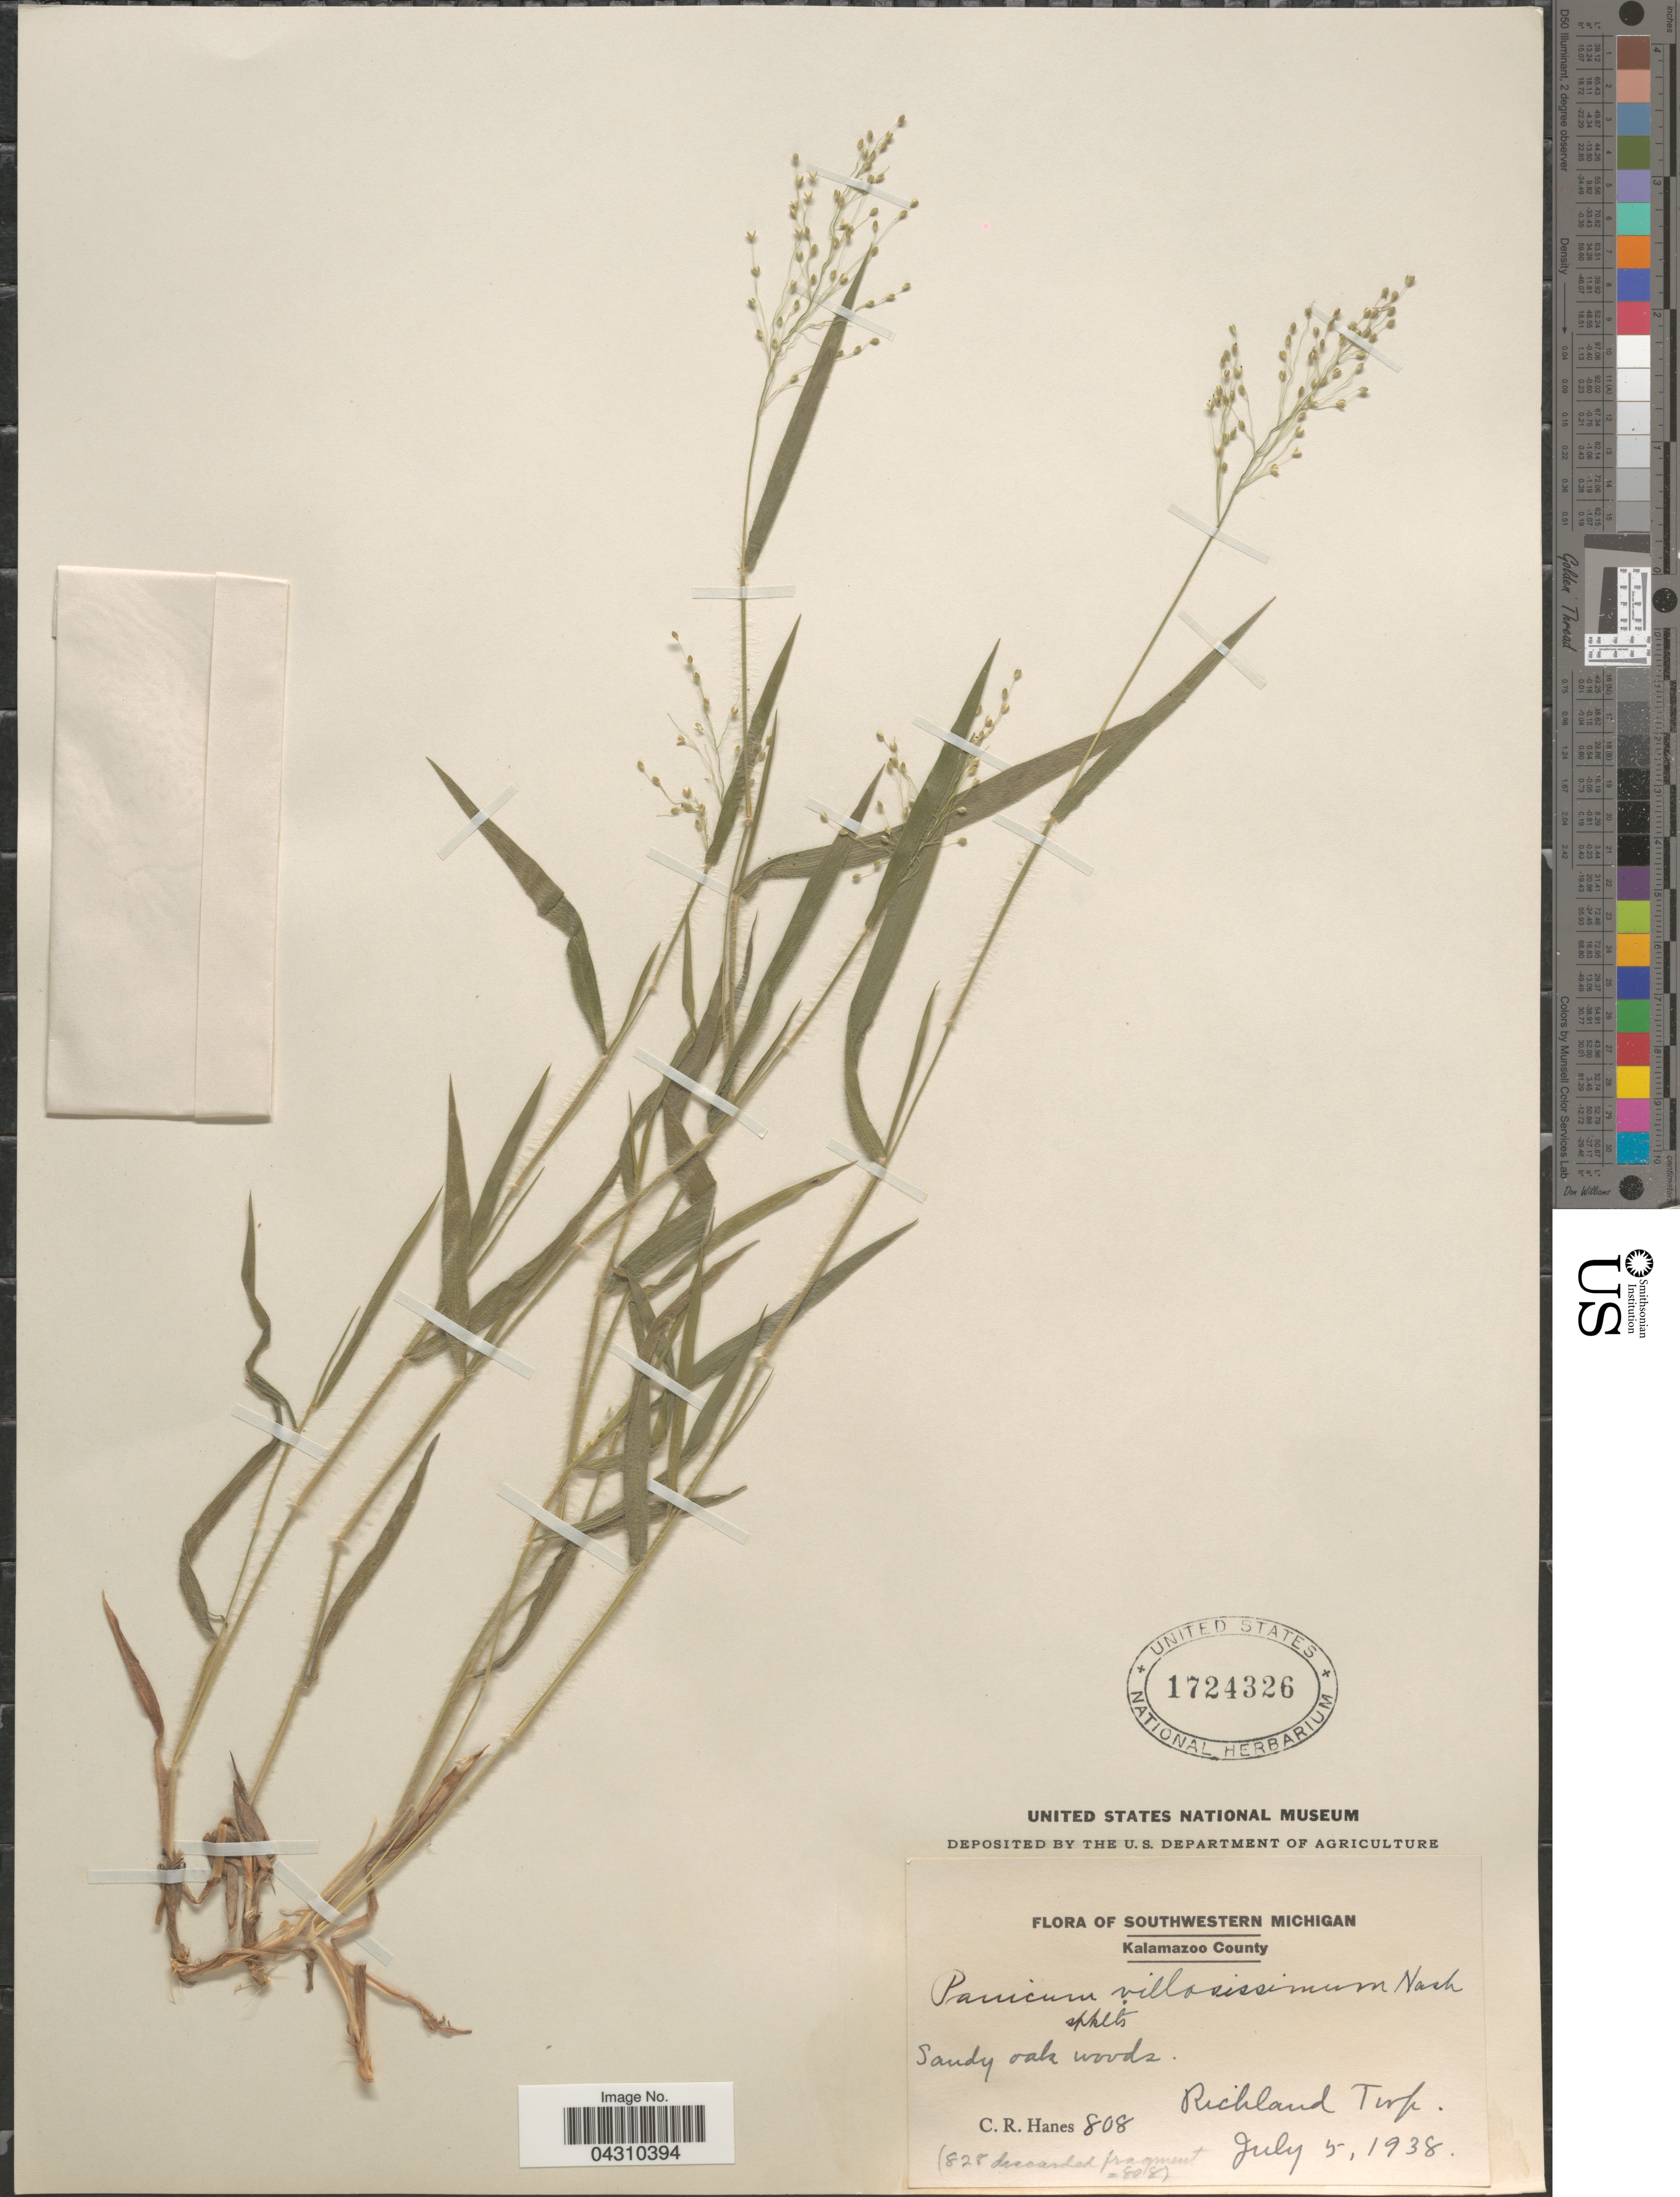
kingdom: Plantae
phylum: Tracheophyta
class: Liliopsida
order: Poales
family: Poaceae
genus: Dichanthelium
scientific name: Dichanthelium acuminatum var. acuminatum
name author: (Sw.) Gould & C.A. Clark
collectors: C. Hanes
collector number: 808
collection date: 1938-07-05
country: United States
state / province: Michigan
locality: Southwestern Michigan. Kalamazoo County. Richland Twp.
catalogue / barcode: US 1724326